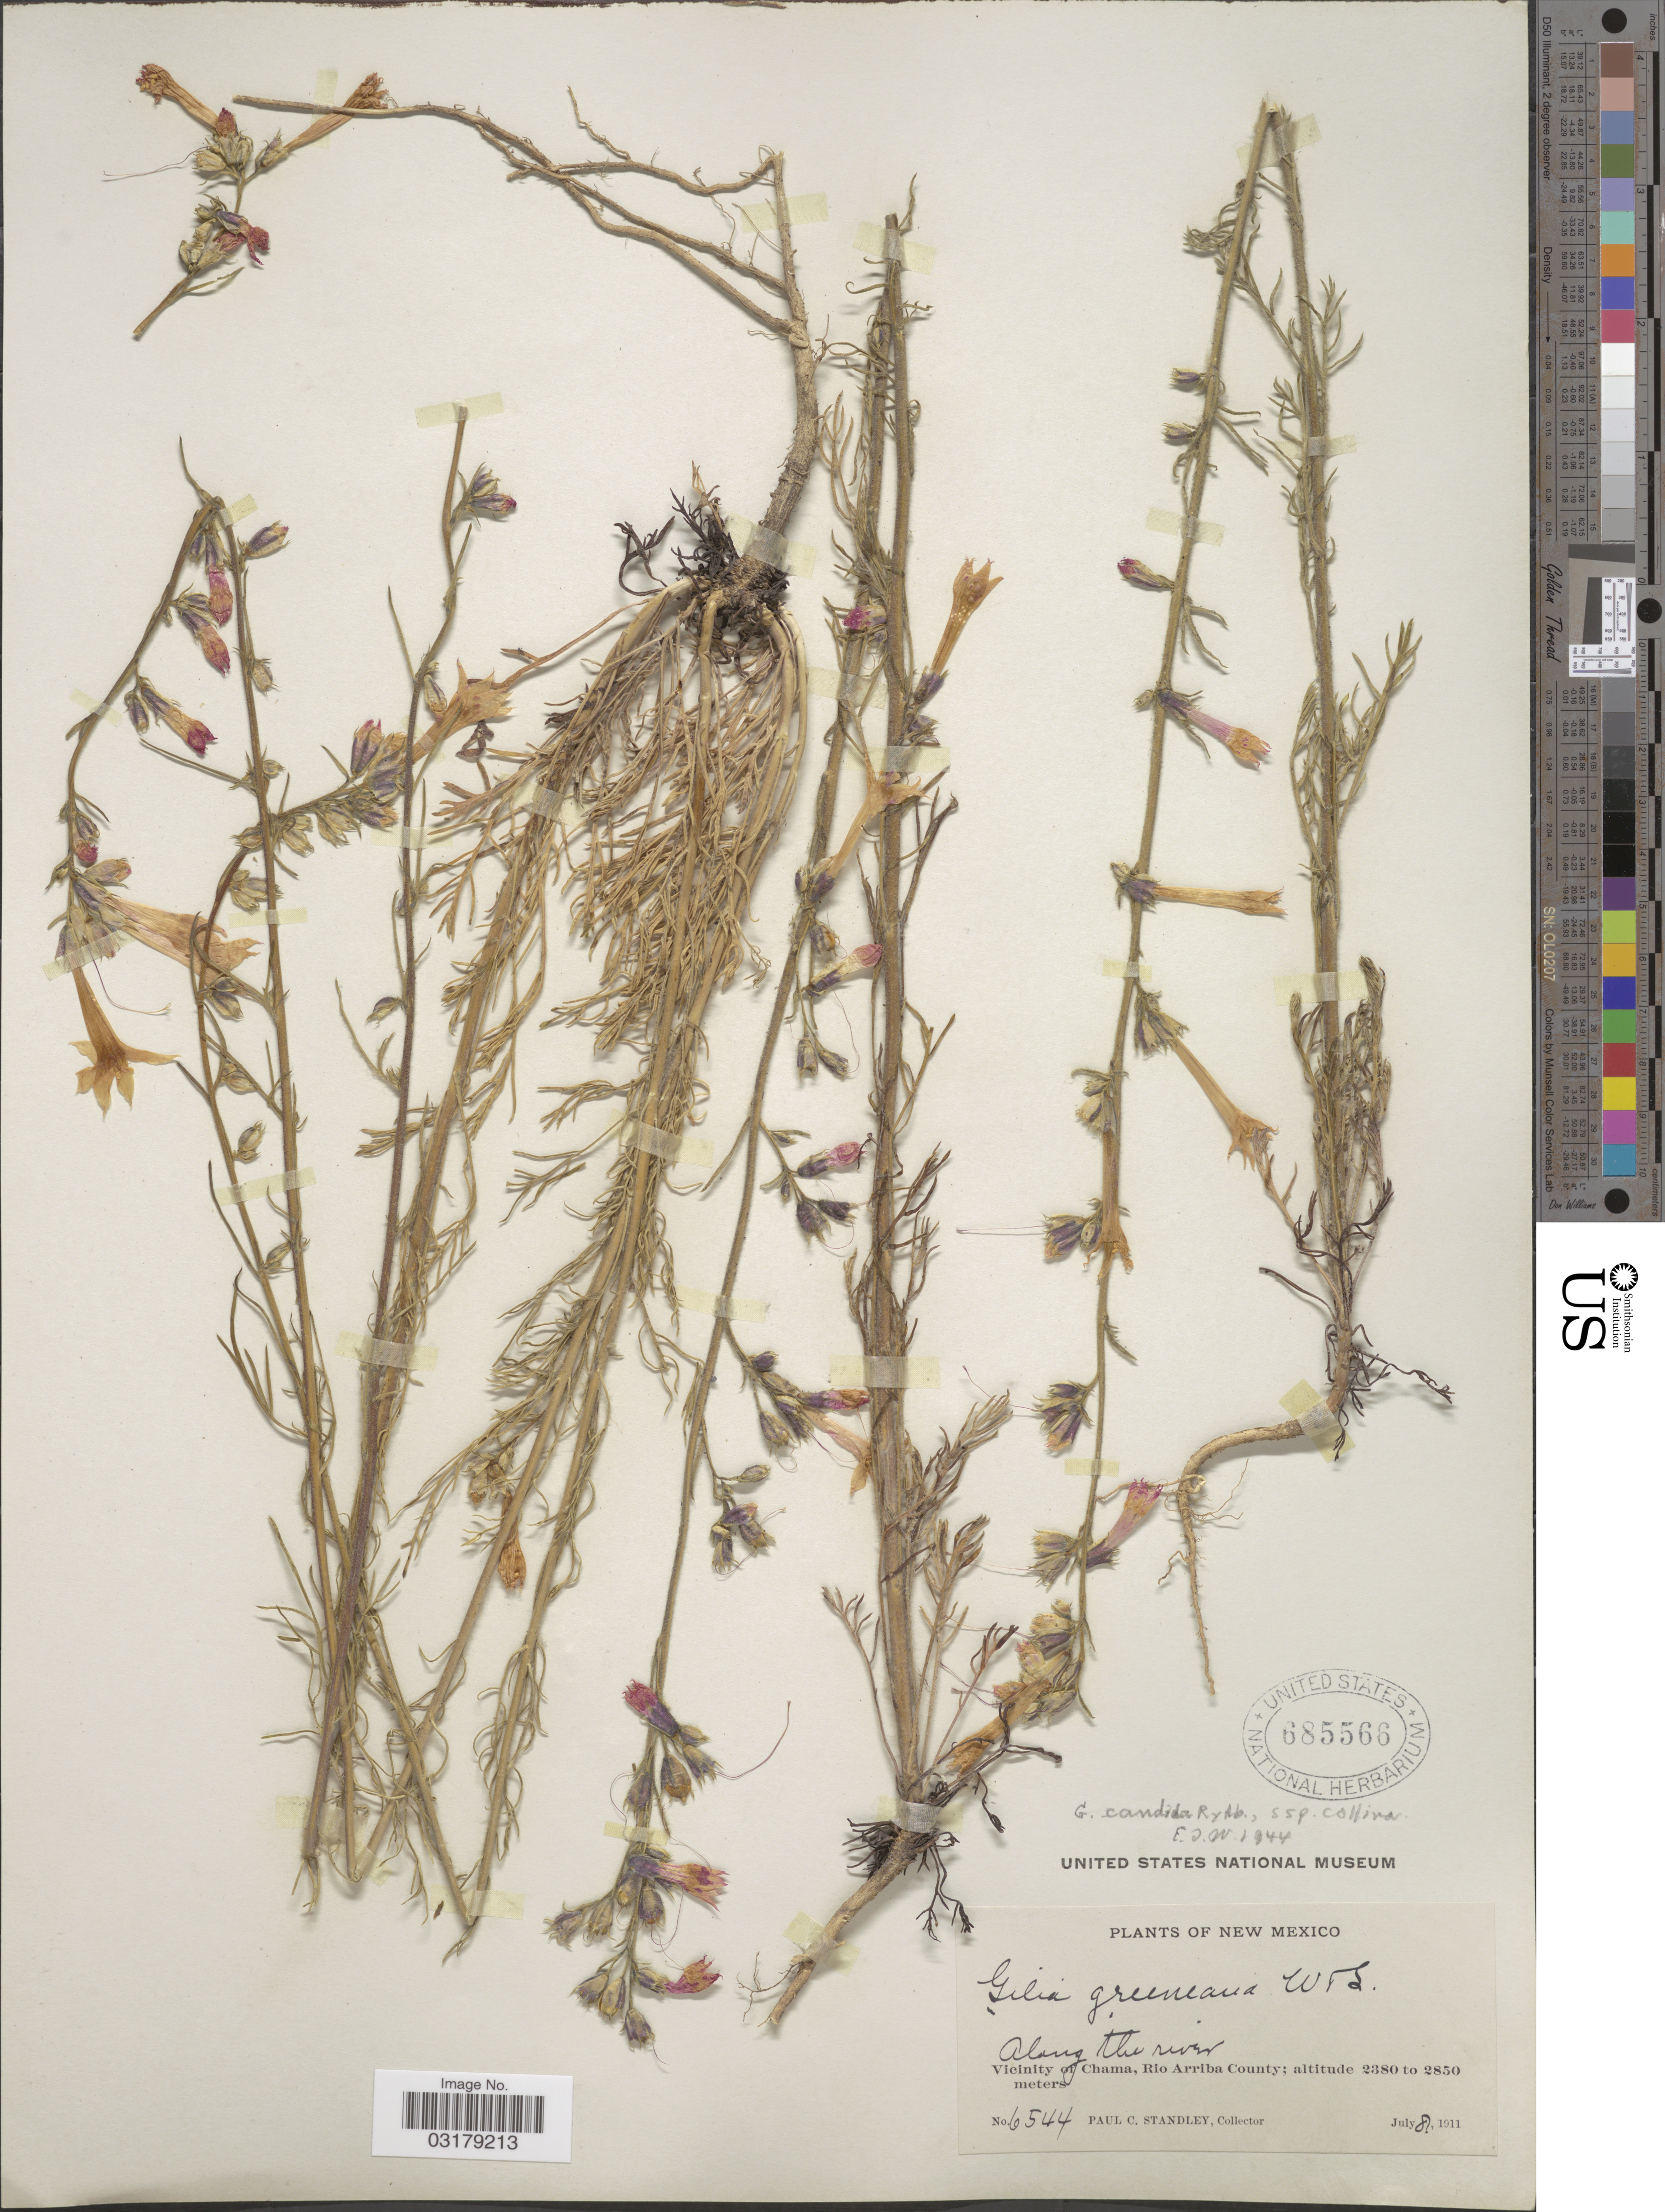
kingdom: Plantae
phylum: Tracheophyta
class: Magnoliopsida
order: Ericales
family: Polemoniaceae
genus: Ipomopsis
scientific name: Ipomopsis aggregata subsp. candida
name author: (Rydb.) V.E. Grant & A.D. Grant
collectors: P. C. Standley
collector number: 6544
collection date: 1911-07-08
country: United States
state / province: New Mexico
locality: Along the river . Vicinity of Chama . Rio Arriba County.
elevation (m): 2380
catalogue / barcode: US 685566